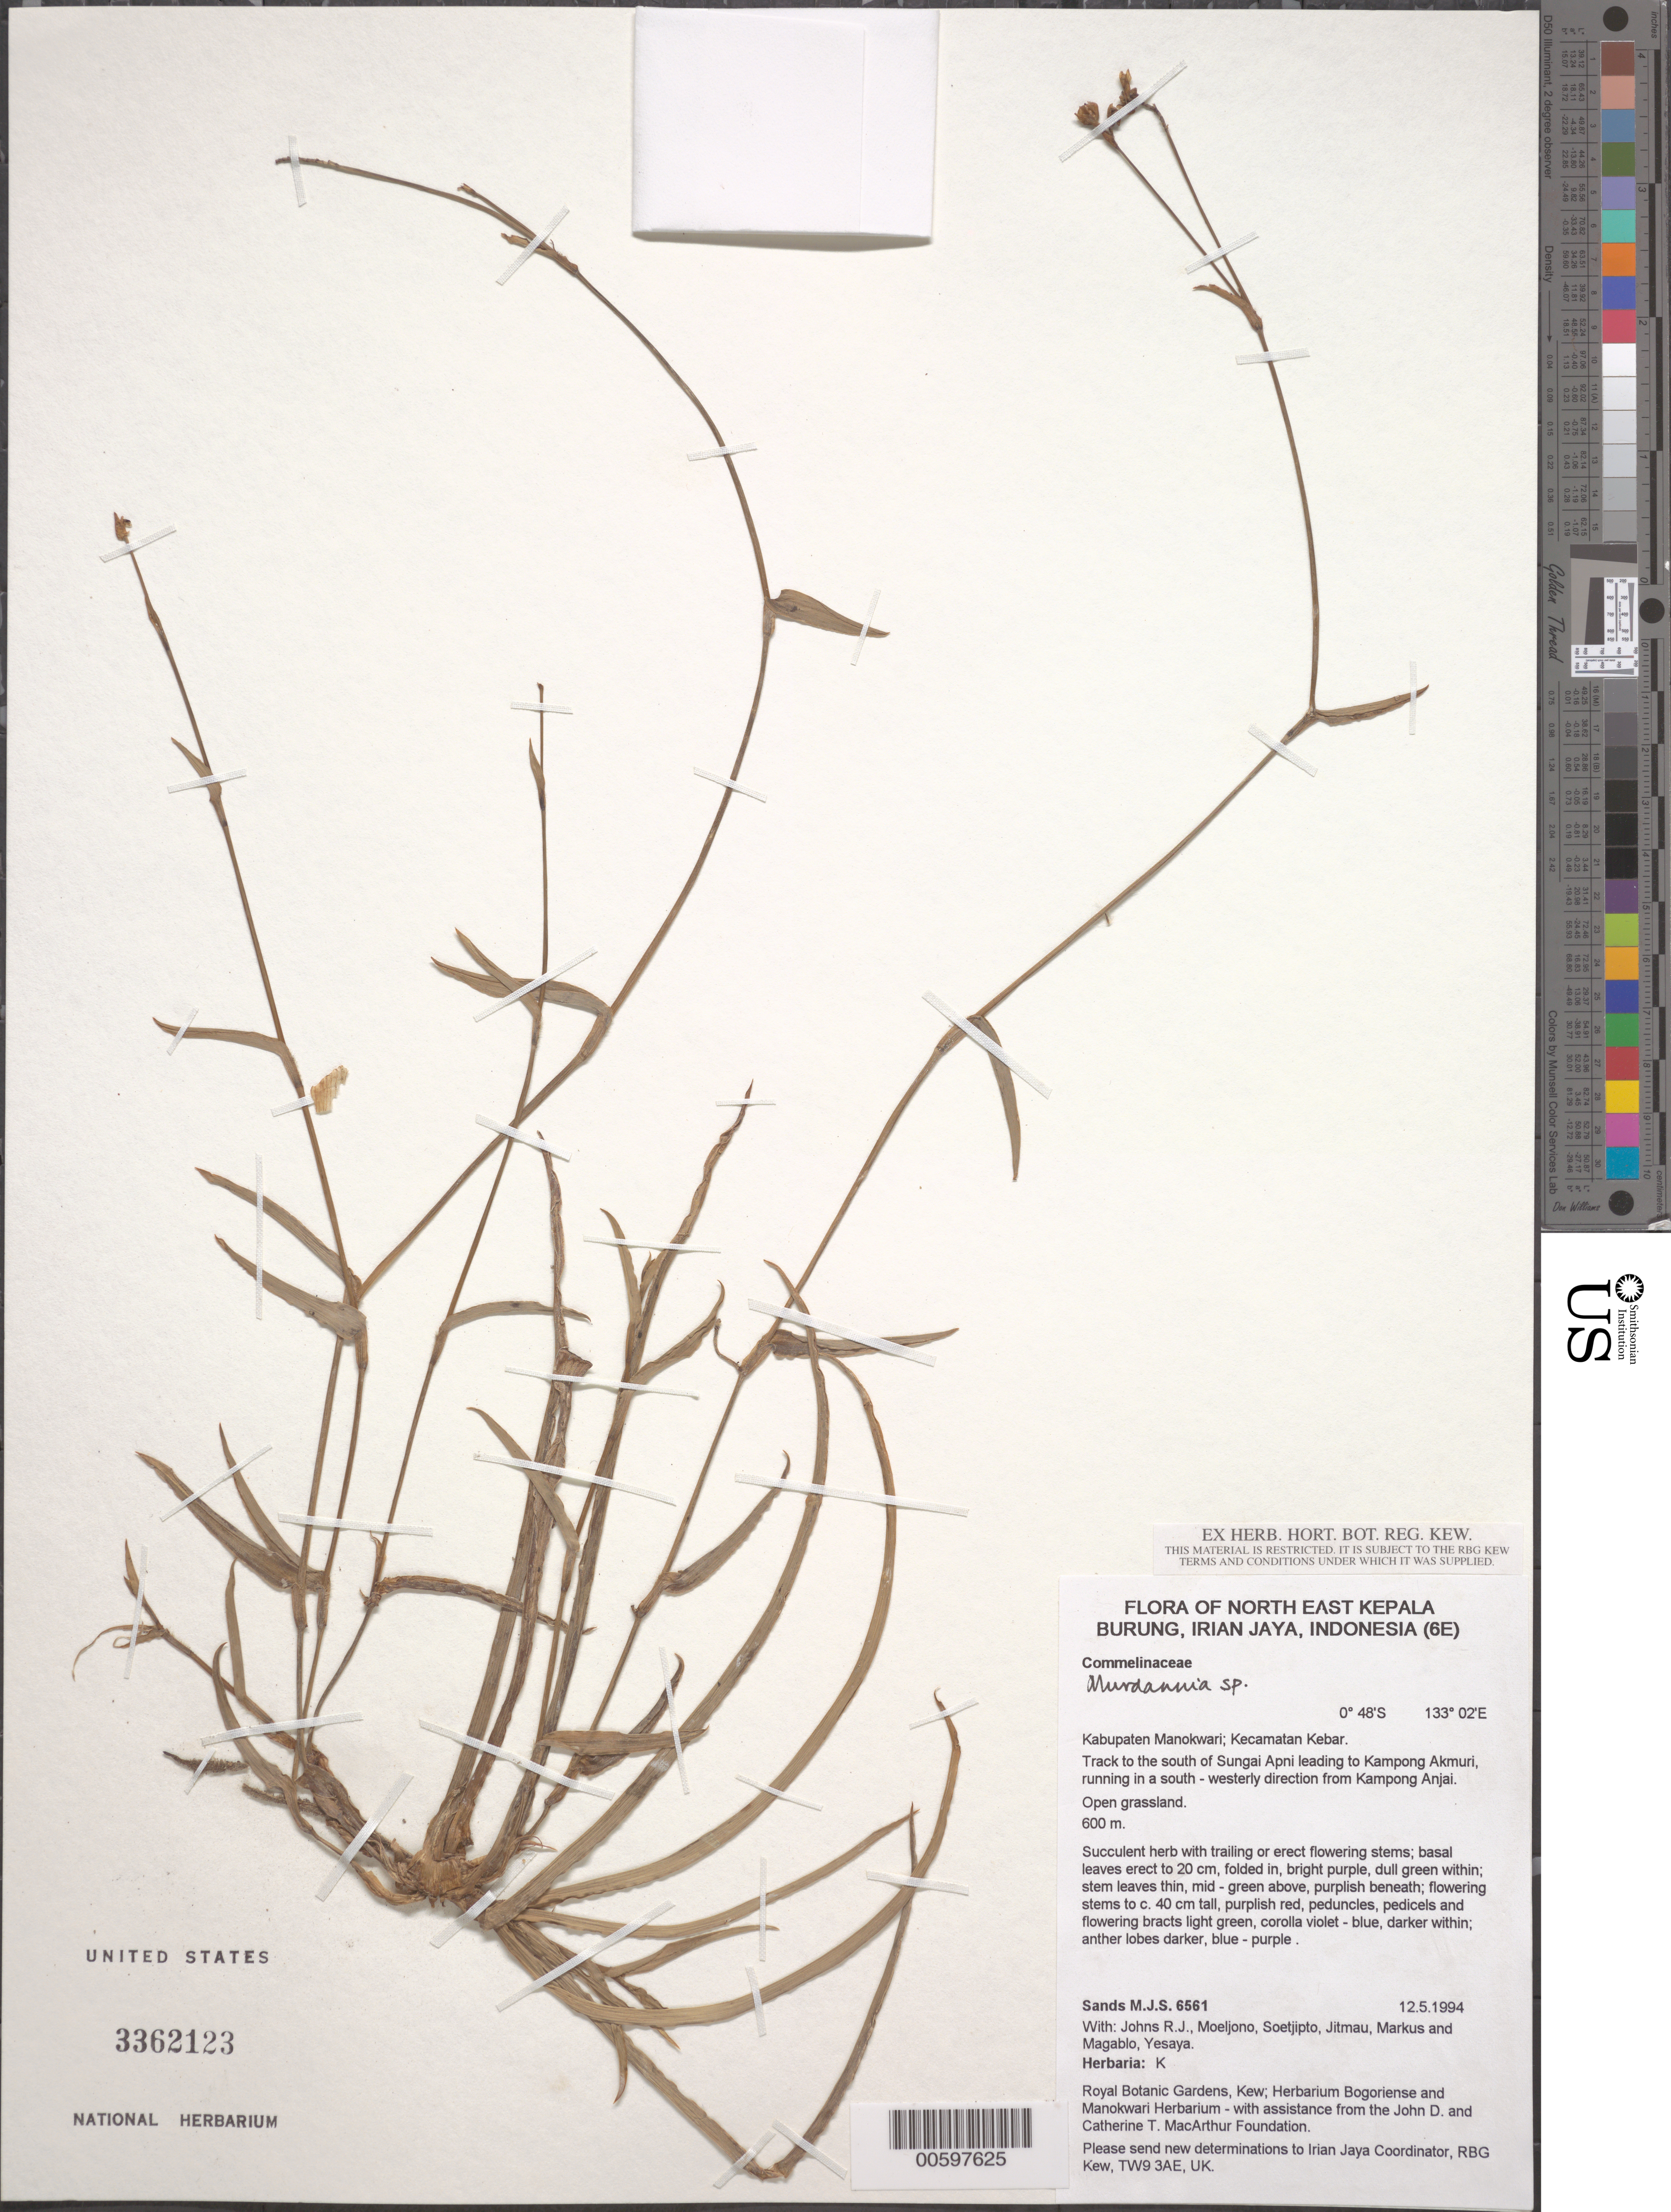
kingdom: Plantae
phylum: Tracheophyta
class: Liliopsida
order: Commelinales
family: Commelinaceae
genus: Murdannia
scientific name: Murdannia sp.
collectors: M. Sands, M. Jitmau, R. Johns & -. Moeljono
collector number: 6561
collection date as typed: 12 May 1994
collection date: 1994-05-12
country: Indonesia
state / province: Papua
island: New Guinea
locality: Kabupaten manokwari, kecamatan manokwari, Irian Jaya.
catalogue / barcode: US 3362123